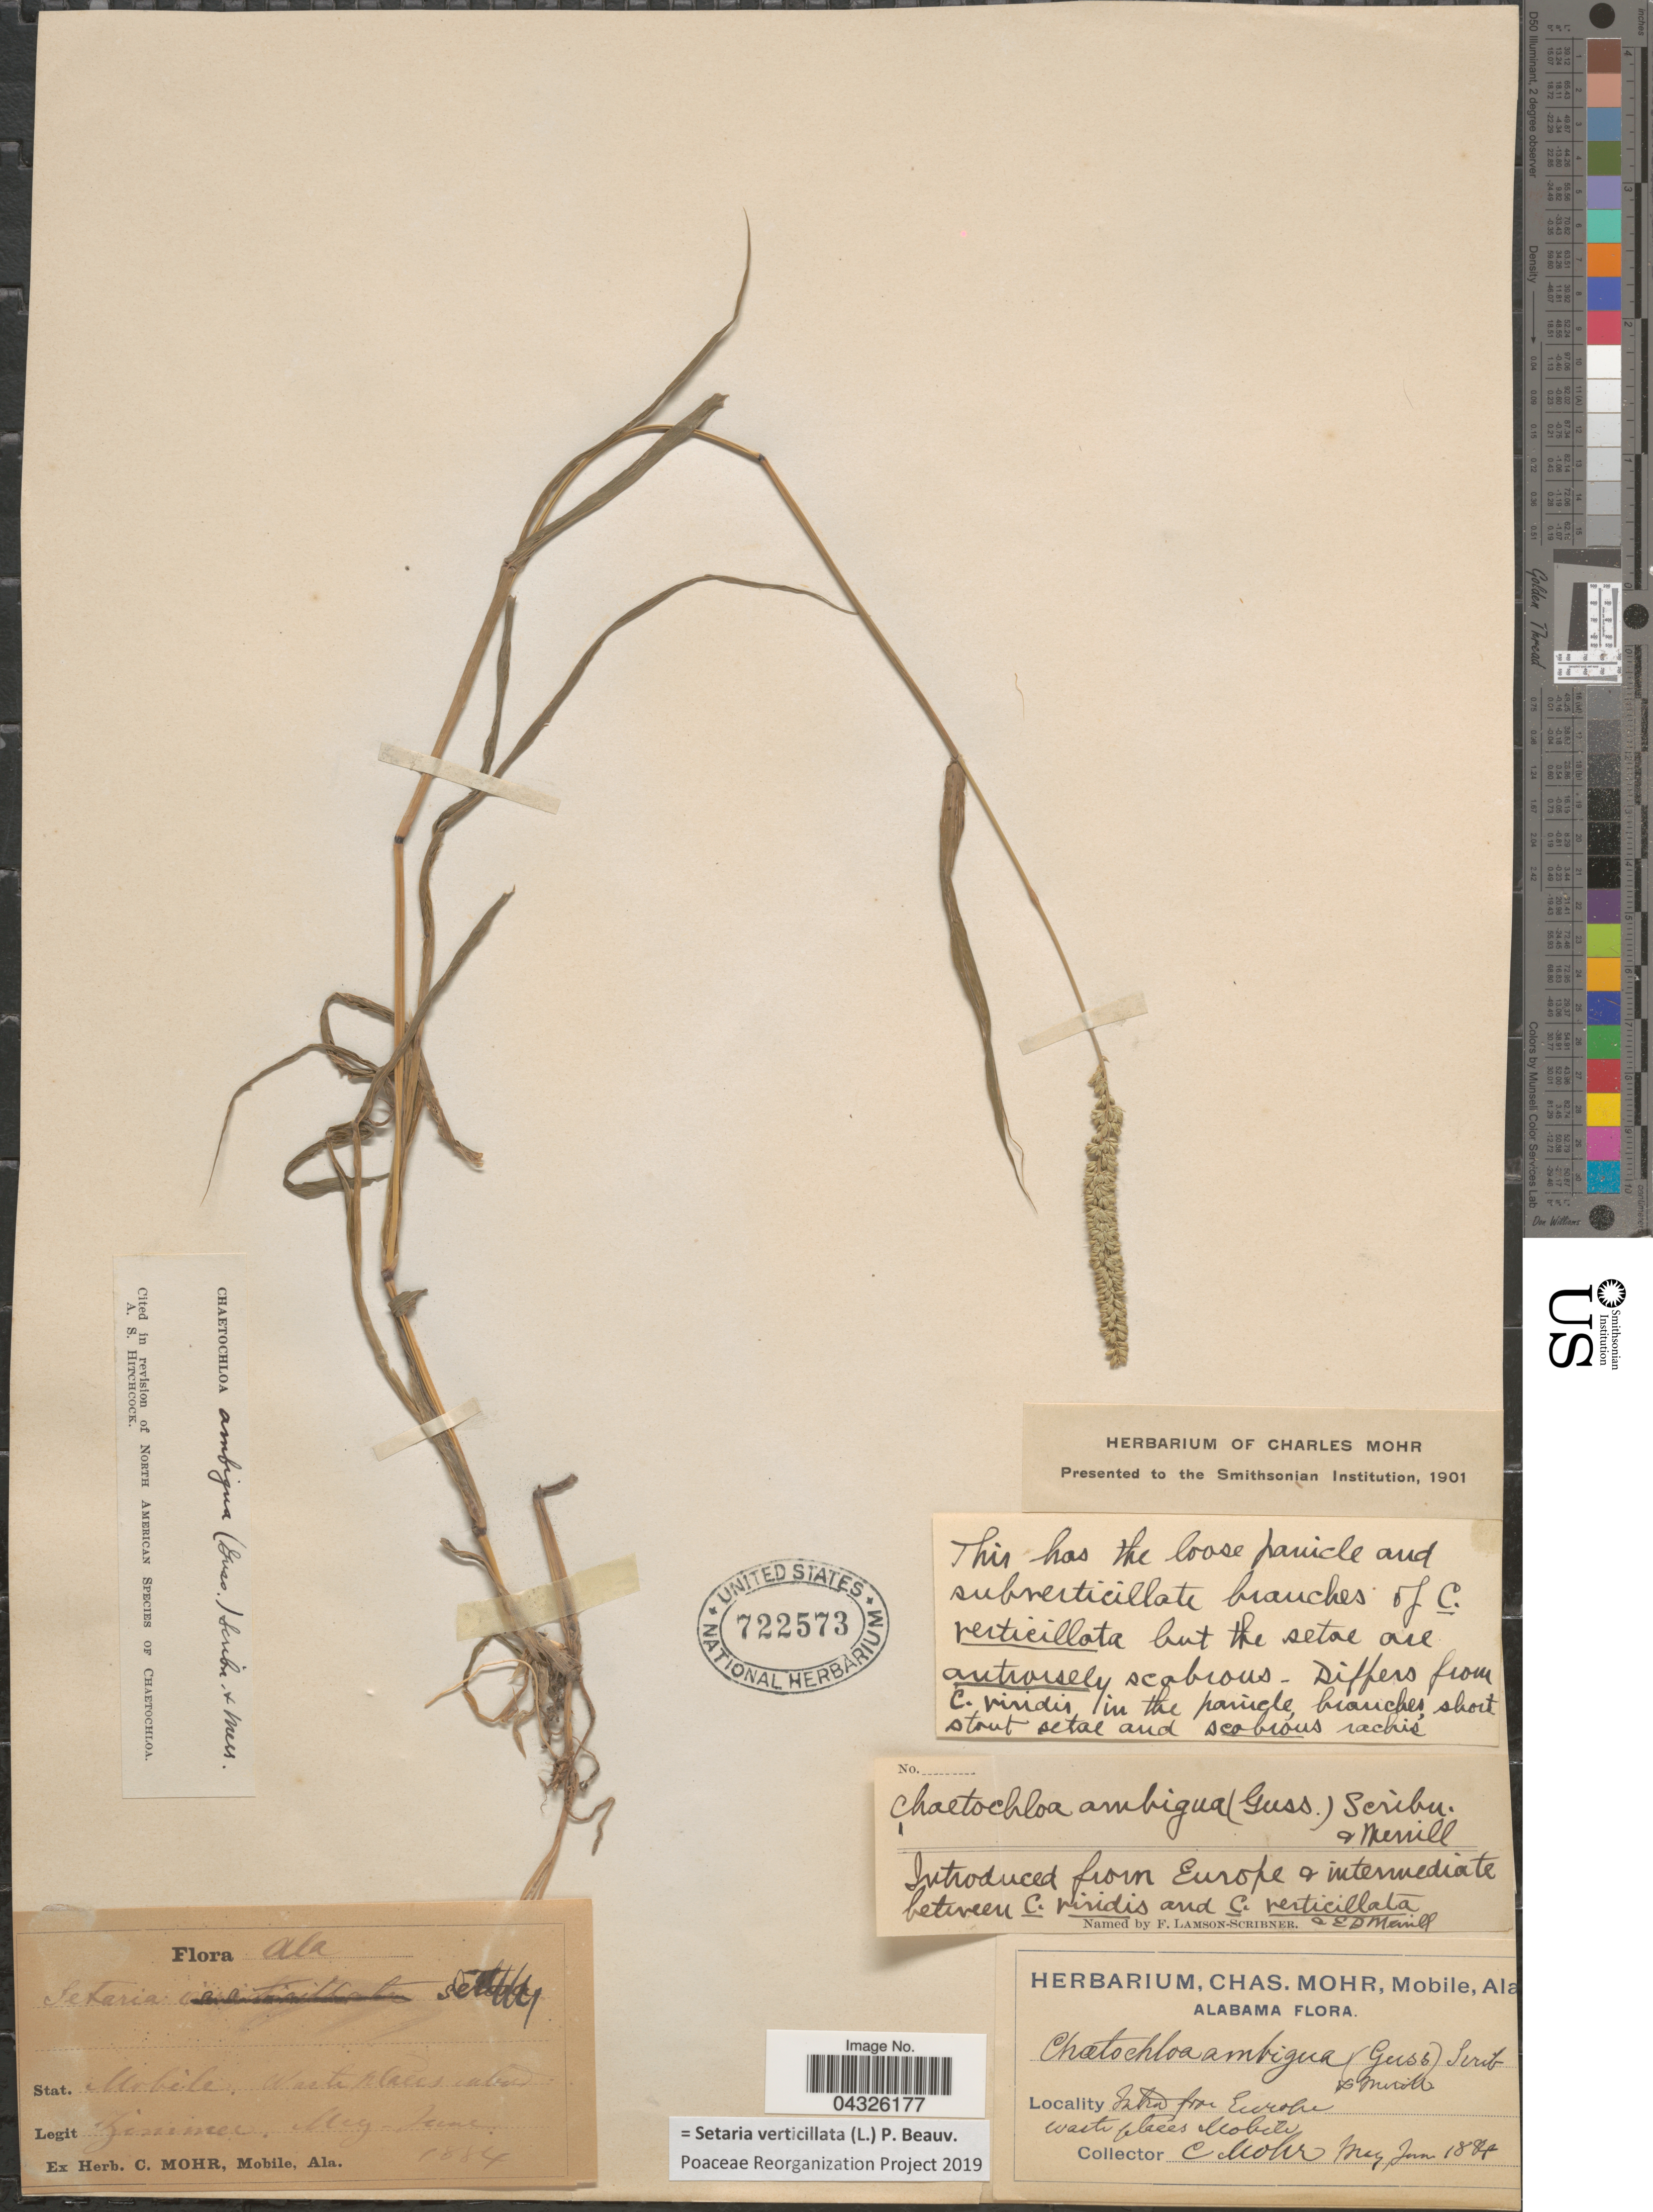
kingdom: Plantae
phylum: Tracheophyta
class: Liliopsida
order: Poales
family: Poaceae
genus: Setaria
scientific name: Setaria verticillata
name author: (L.) P. Beauv.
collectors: Zimmer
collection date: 1884-05/1884-06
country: United States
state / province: Alabama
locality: Mobile.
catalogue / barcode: US 722573